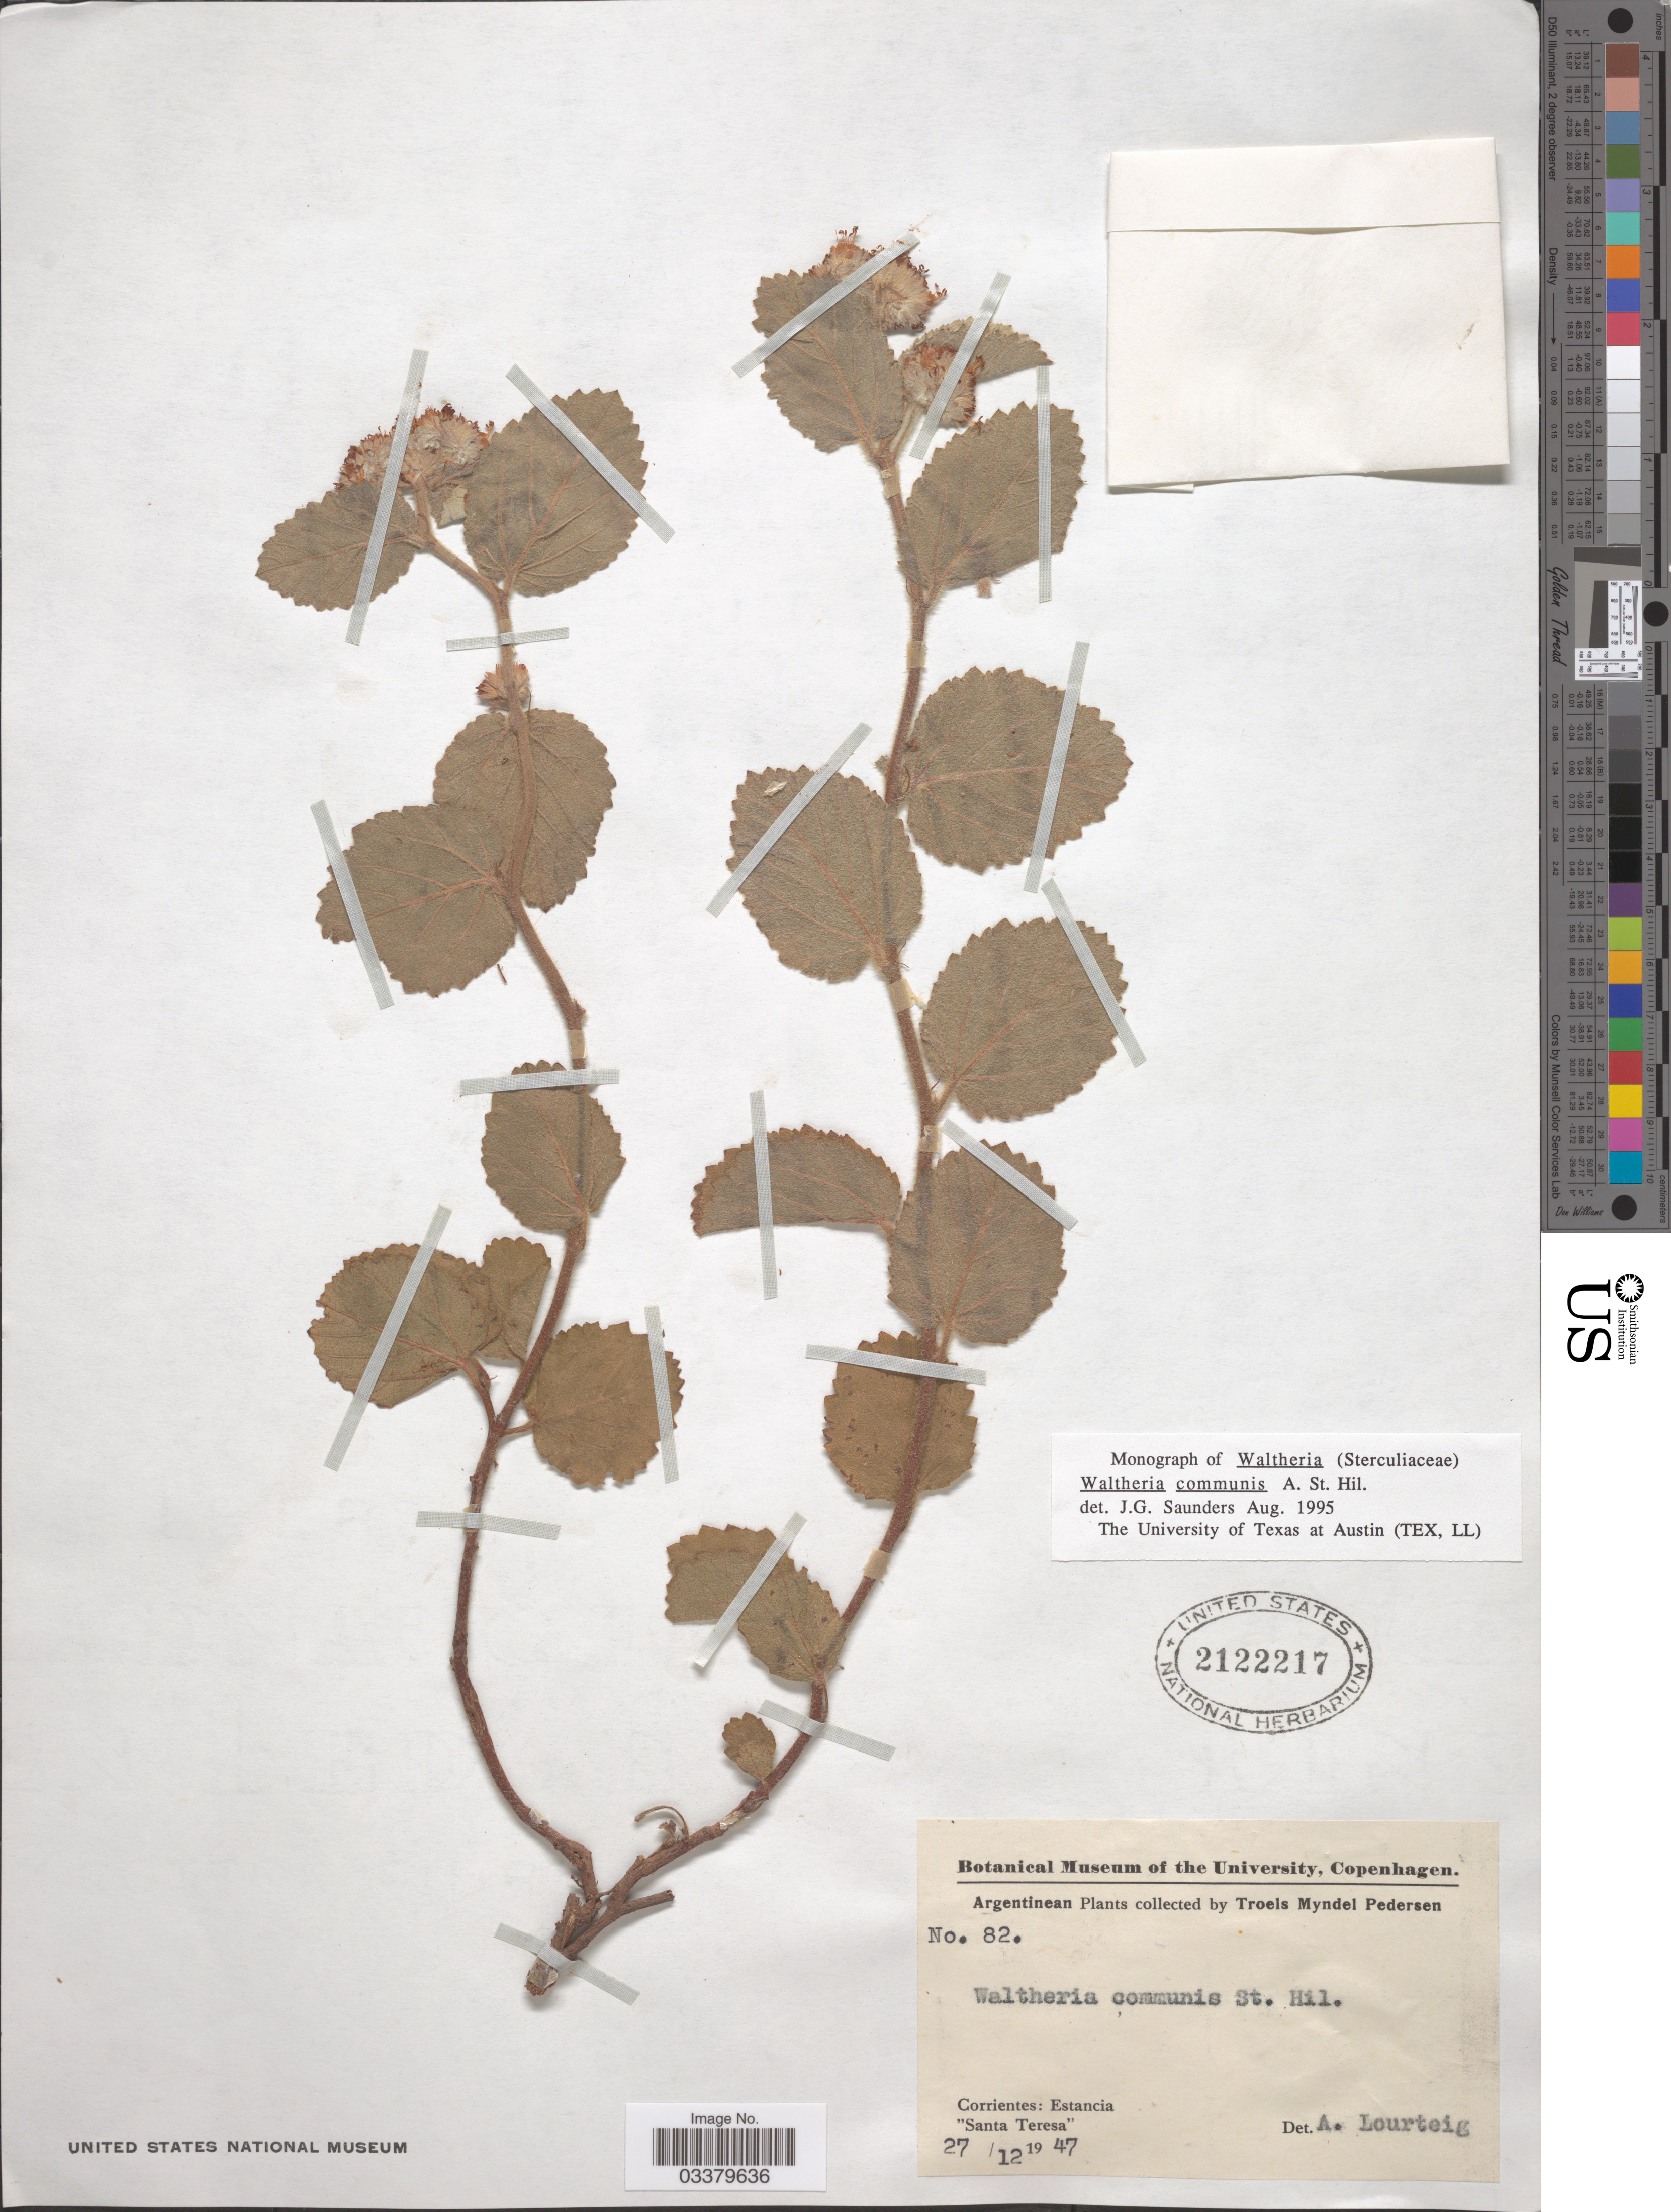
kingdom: Plantae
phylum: Tracheophyta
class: Magnoliopsida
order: Malvales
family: Malvaceae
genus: Waltheria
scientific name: Waltheria communis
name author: A. St.-Hil.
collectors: T. Pederson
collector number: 82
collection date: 1947-12-27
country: Argentina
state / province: Corrientes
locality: Estancia "Santa Teresa".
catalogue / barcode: US 2122217